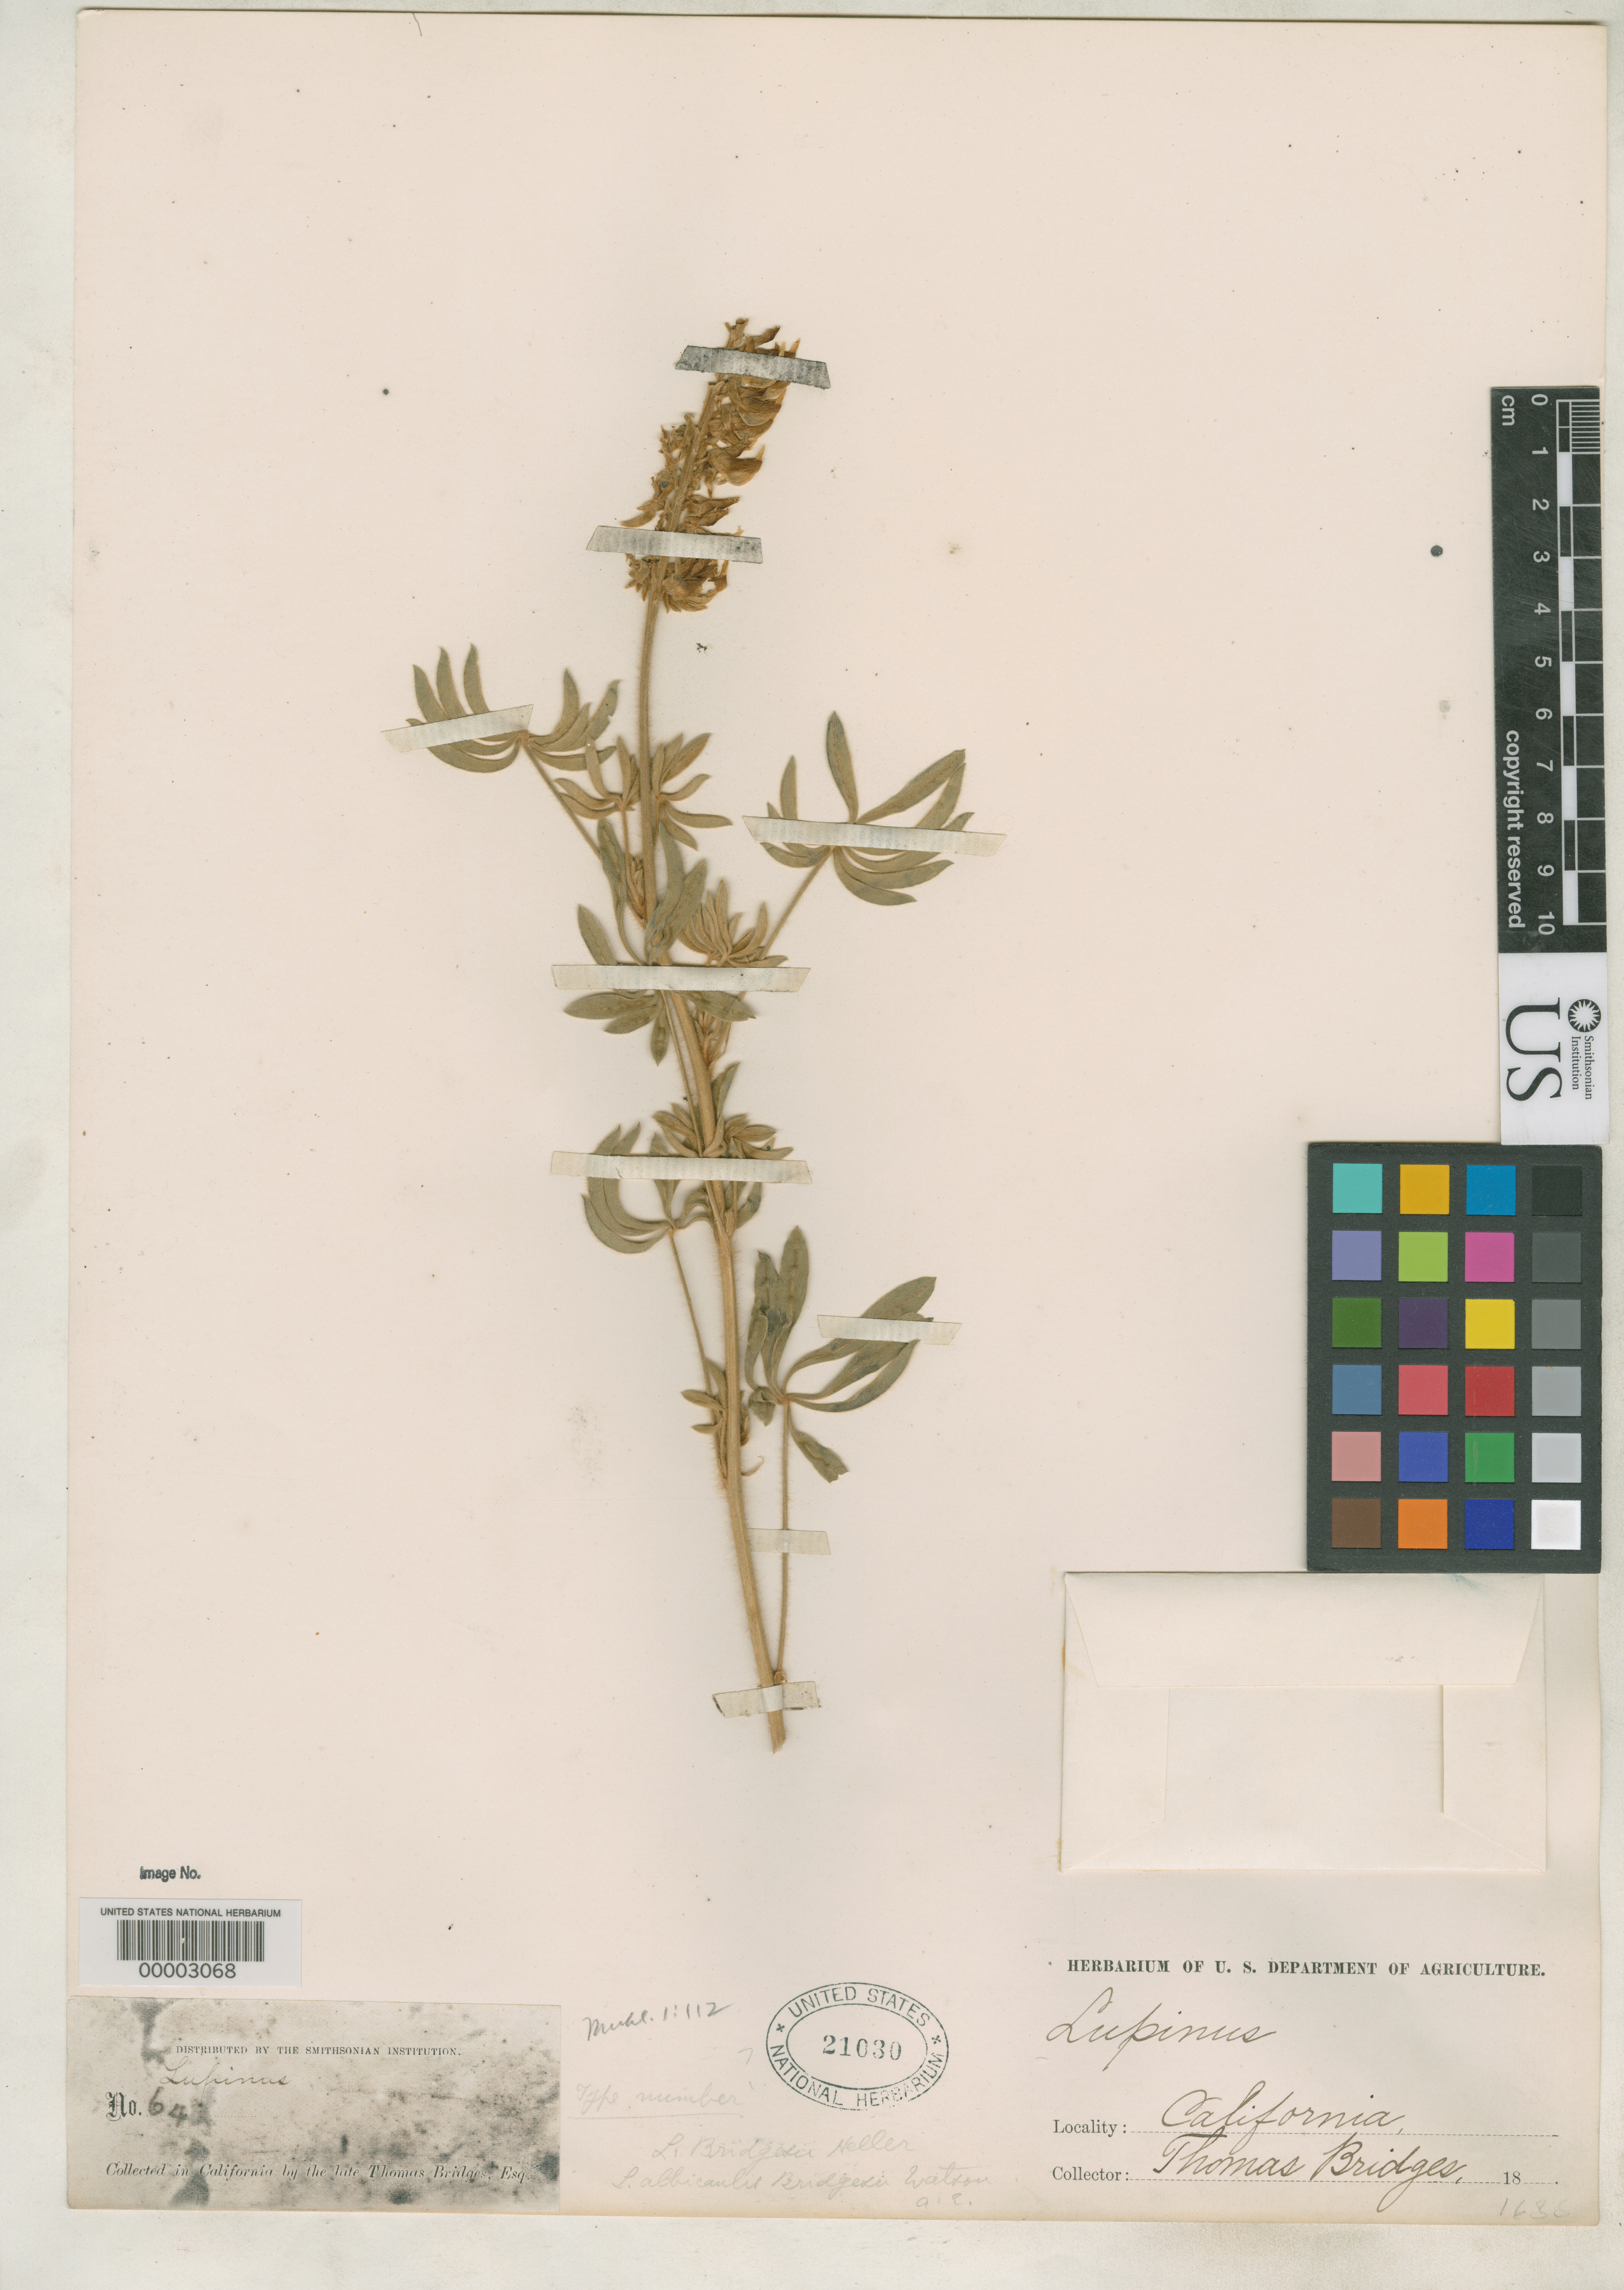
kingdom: Plantae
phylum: Tracheophyta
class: Magnoliopsida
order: Fabales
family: Fabaceae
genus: Lupinus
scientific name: Lupinus albicaulis var. bridgesii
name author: S. Watson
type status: Type Collection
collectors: T. Bridges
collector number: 64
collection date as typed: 18--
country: United States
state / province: California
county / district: San Francisco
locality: Near San Francisco.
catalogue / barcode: US 21030